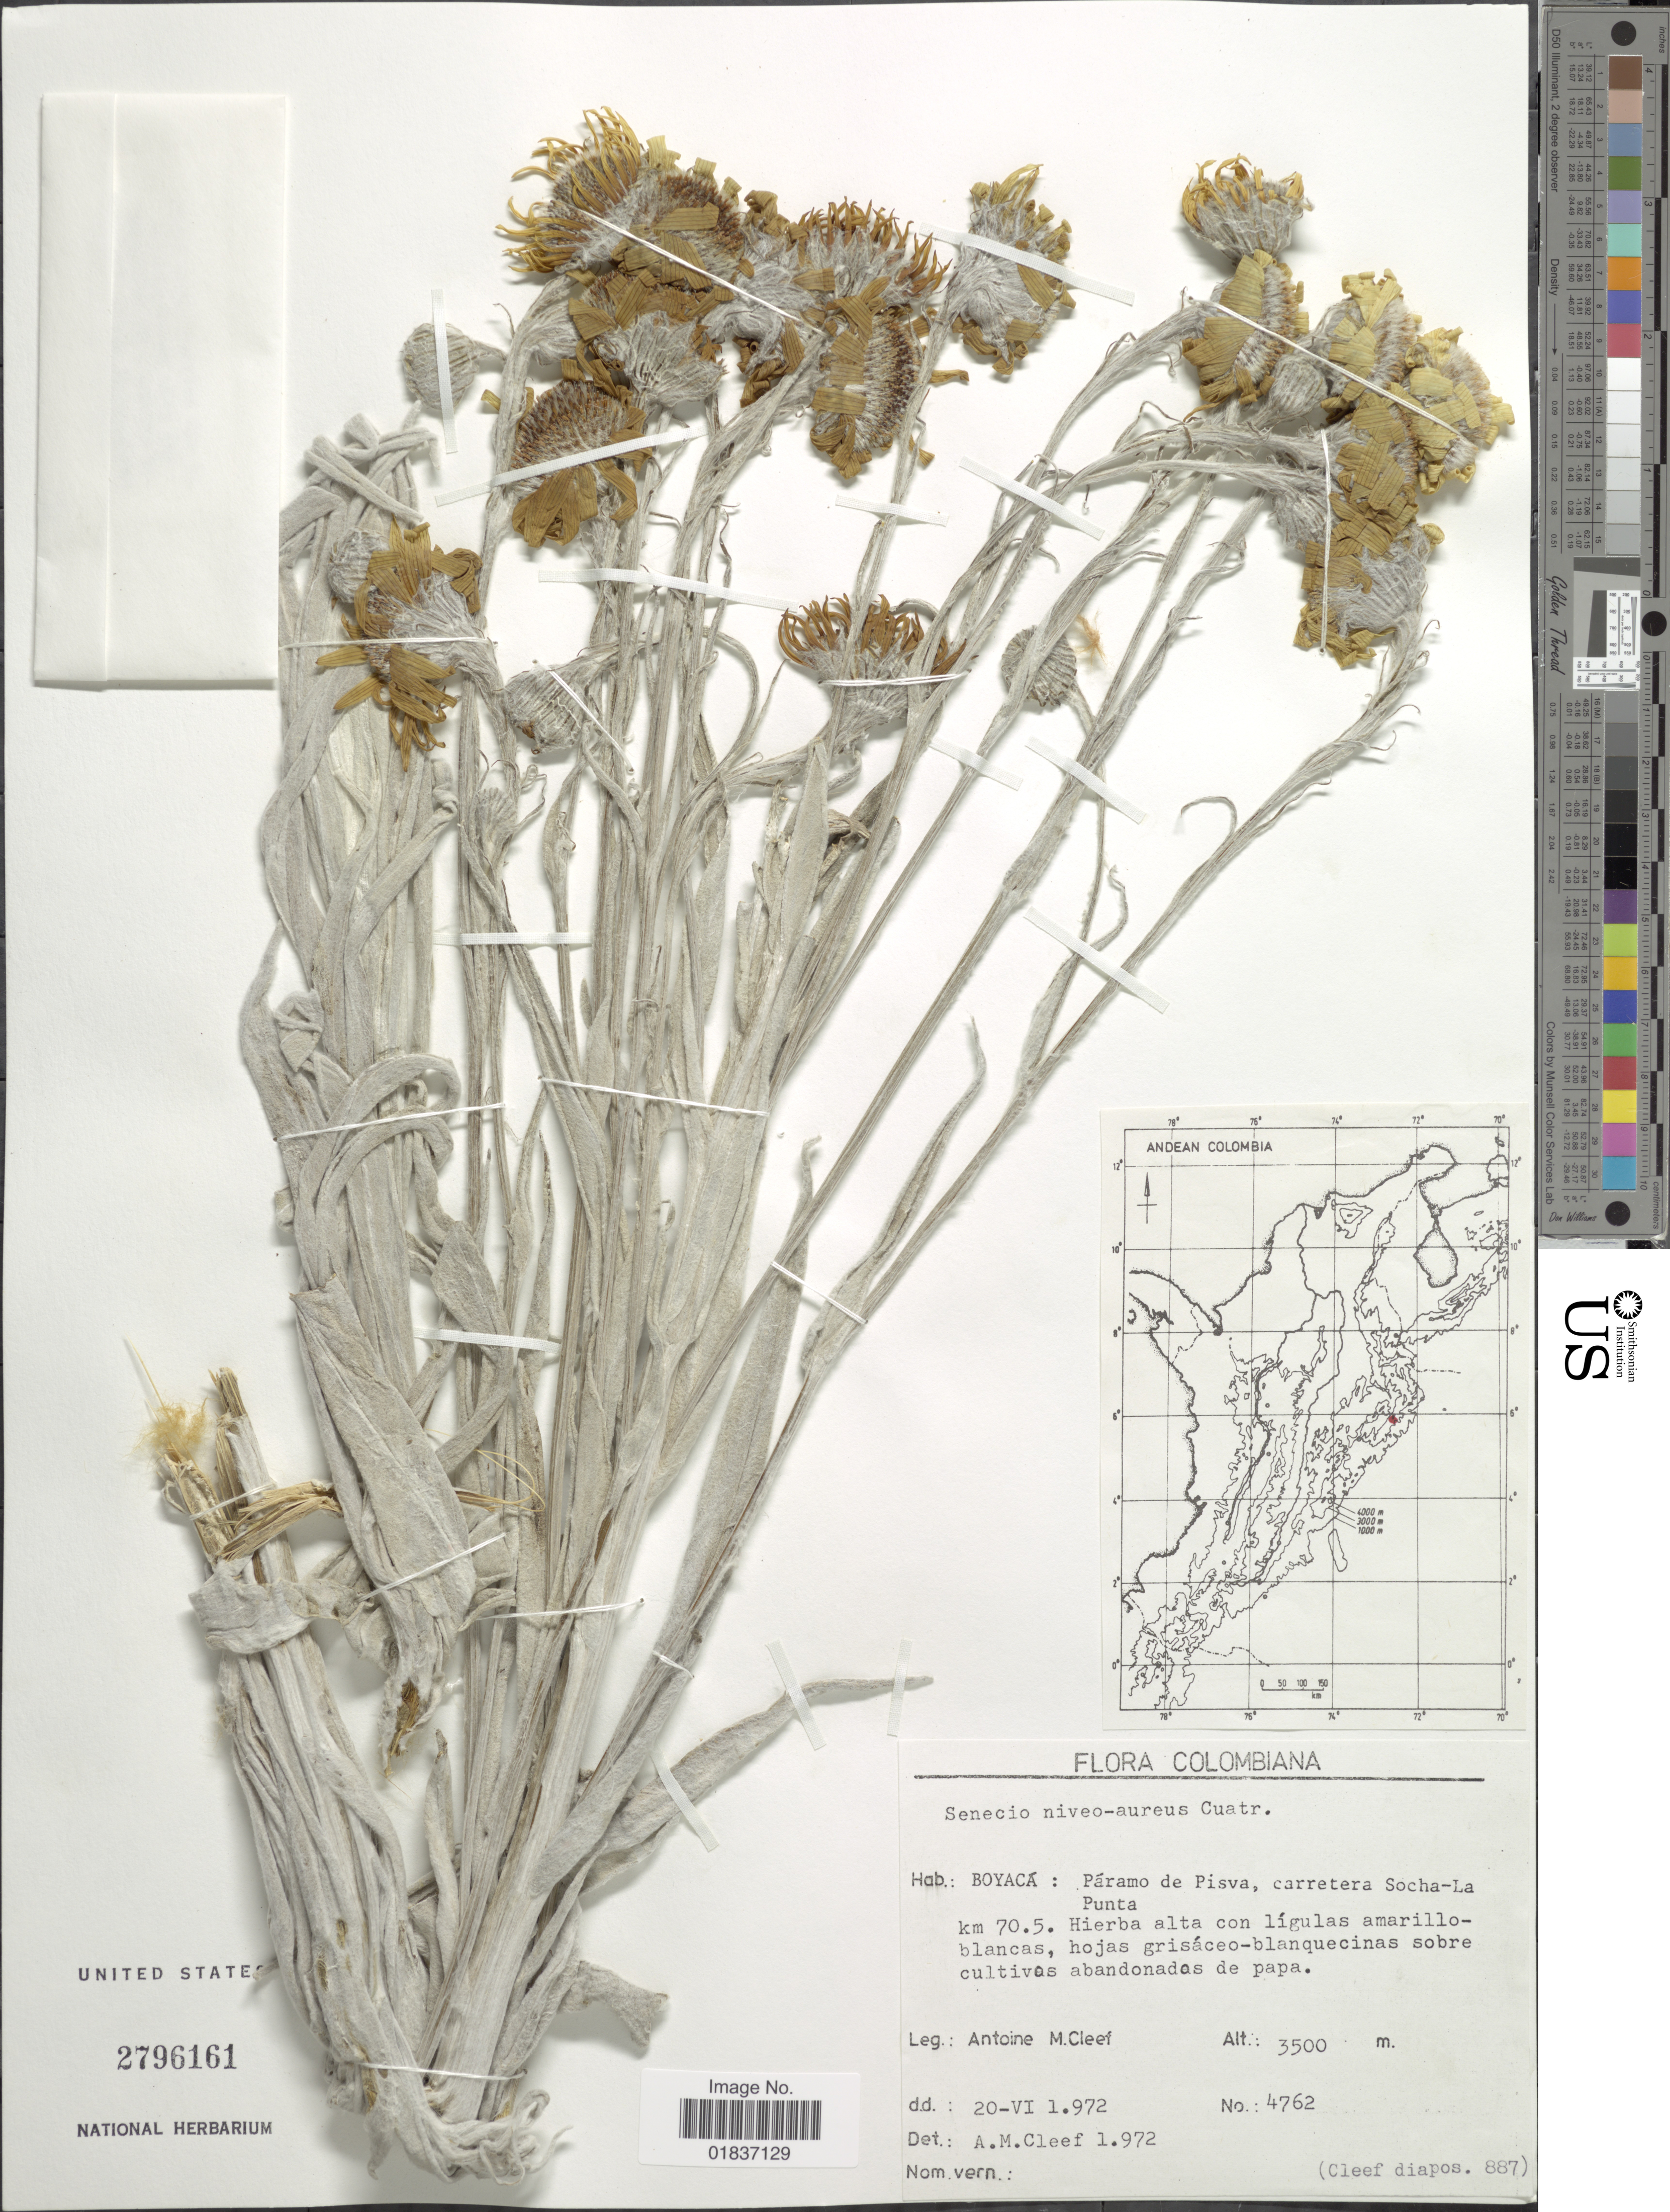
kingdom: Plantae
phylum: Tracheophyta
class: Magnoliopsida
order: Asterales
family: Asteraceae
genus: Senecio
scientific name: Senecio niveo-aureus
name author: Cuatrec.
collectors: A. M. Cleef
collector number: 4762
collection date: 1972-06-20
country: Colombia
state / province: Boyacá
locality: Boyacá: Paramo de Pisva, carretera Socha-La Punta. km 70.5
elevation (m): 3500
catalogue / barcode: US 2796161